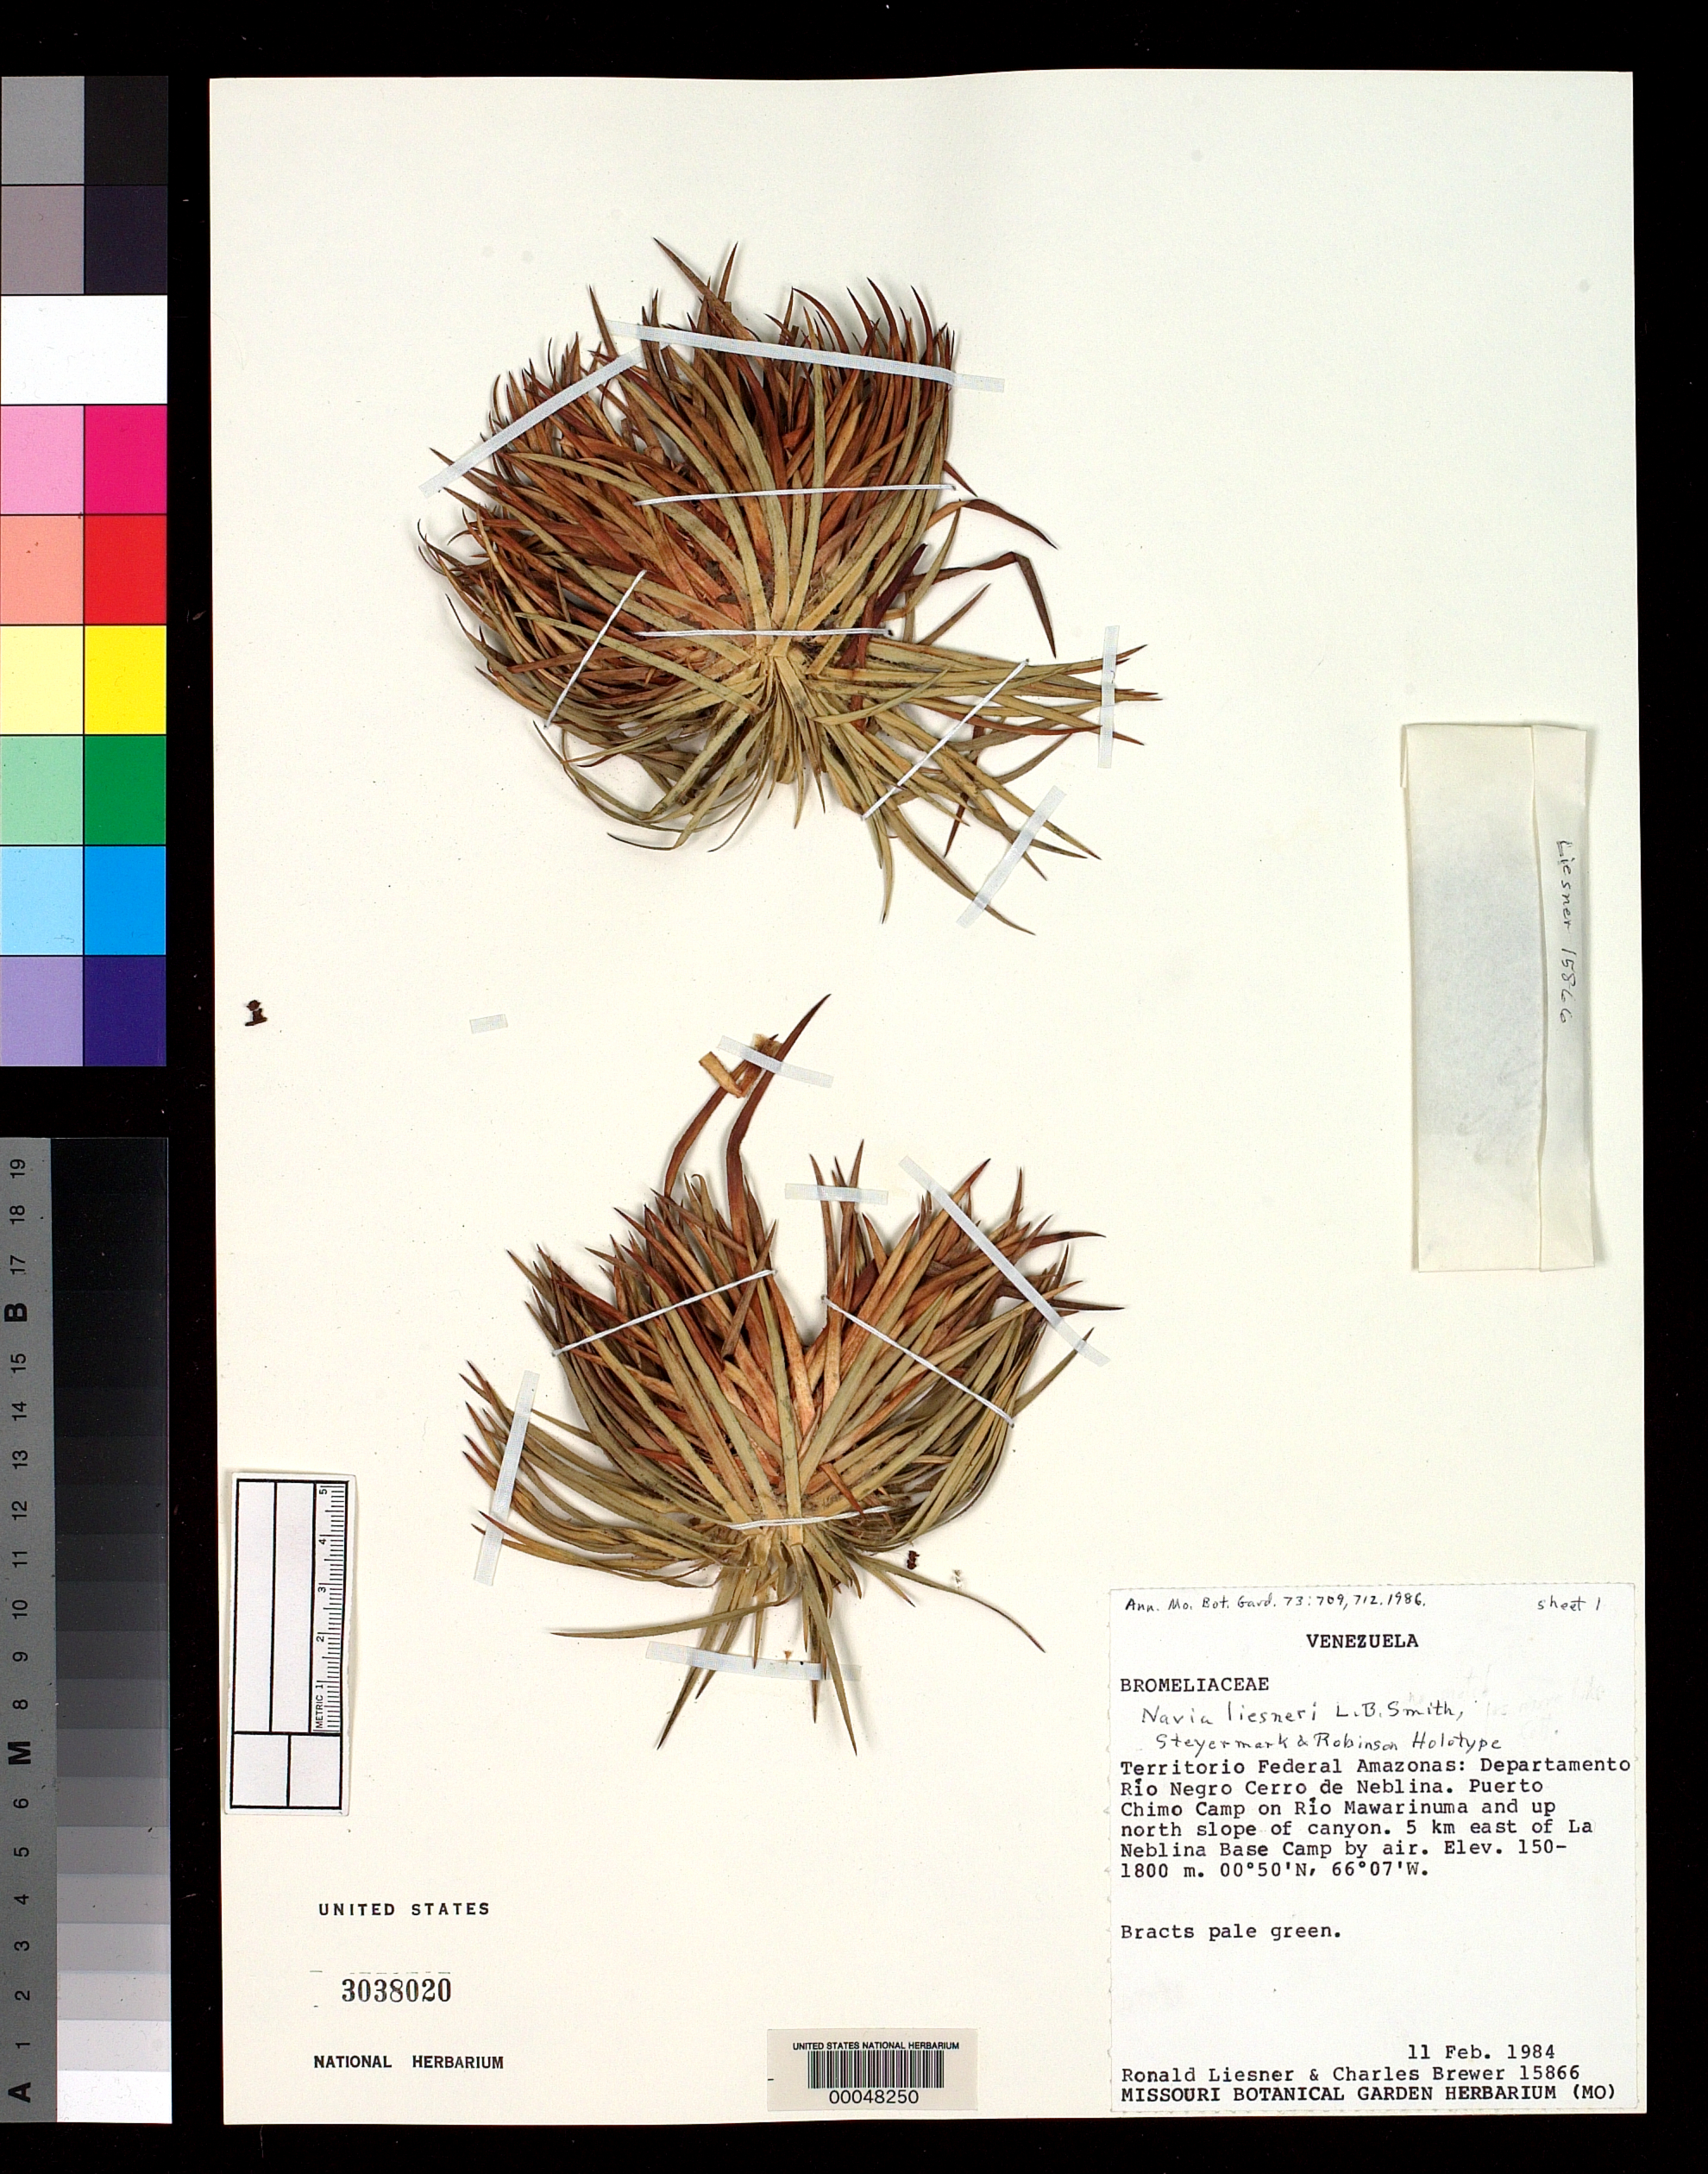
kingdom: Plantae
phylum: Tracheophyta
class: Liliopsida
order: Poales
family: Bromeliaceae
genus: Navia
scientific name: Navia liesneri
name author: L.B. Sm. et al.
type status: Holotype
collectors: R. L. Liesner & C. Brewer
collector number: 15866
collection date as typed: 11 Feb 1984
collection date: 1984-02-11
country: Venezuela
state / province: Amazonas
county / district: Rio Negro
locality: Cerro de Neblina. Puerto Chimo Camp on Rio Mawarinuma. 5 km E of La Neblina base camp by air.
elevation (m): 1500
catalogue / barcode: US 3038020